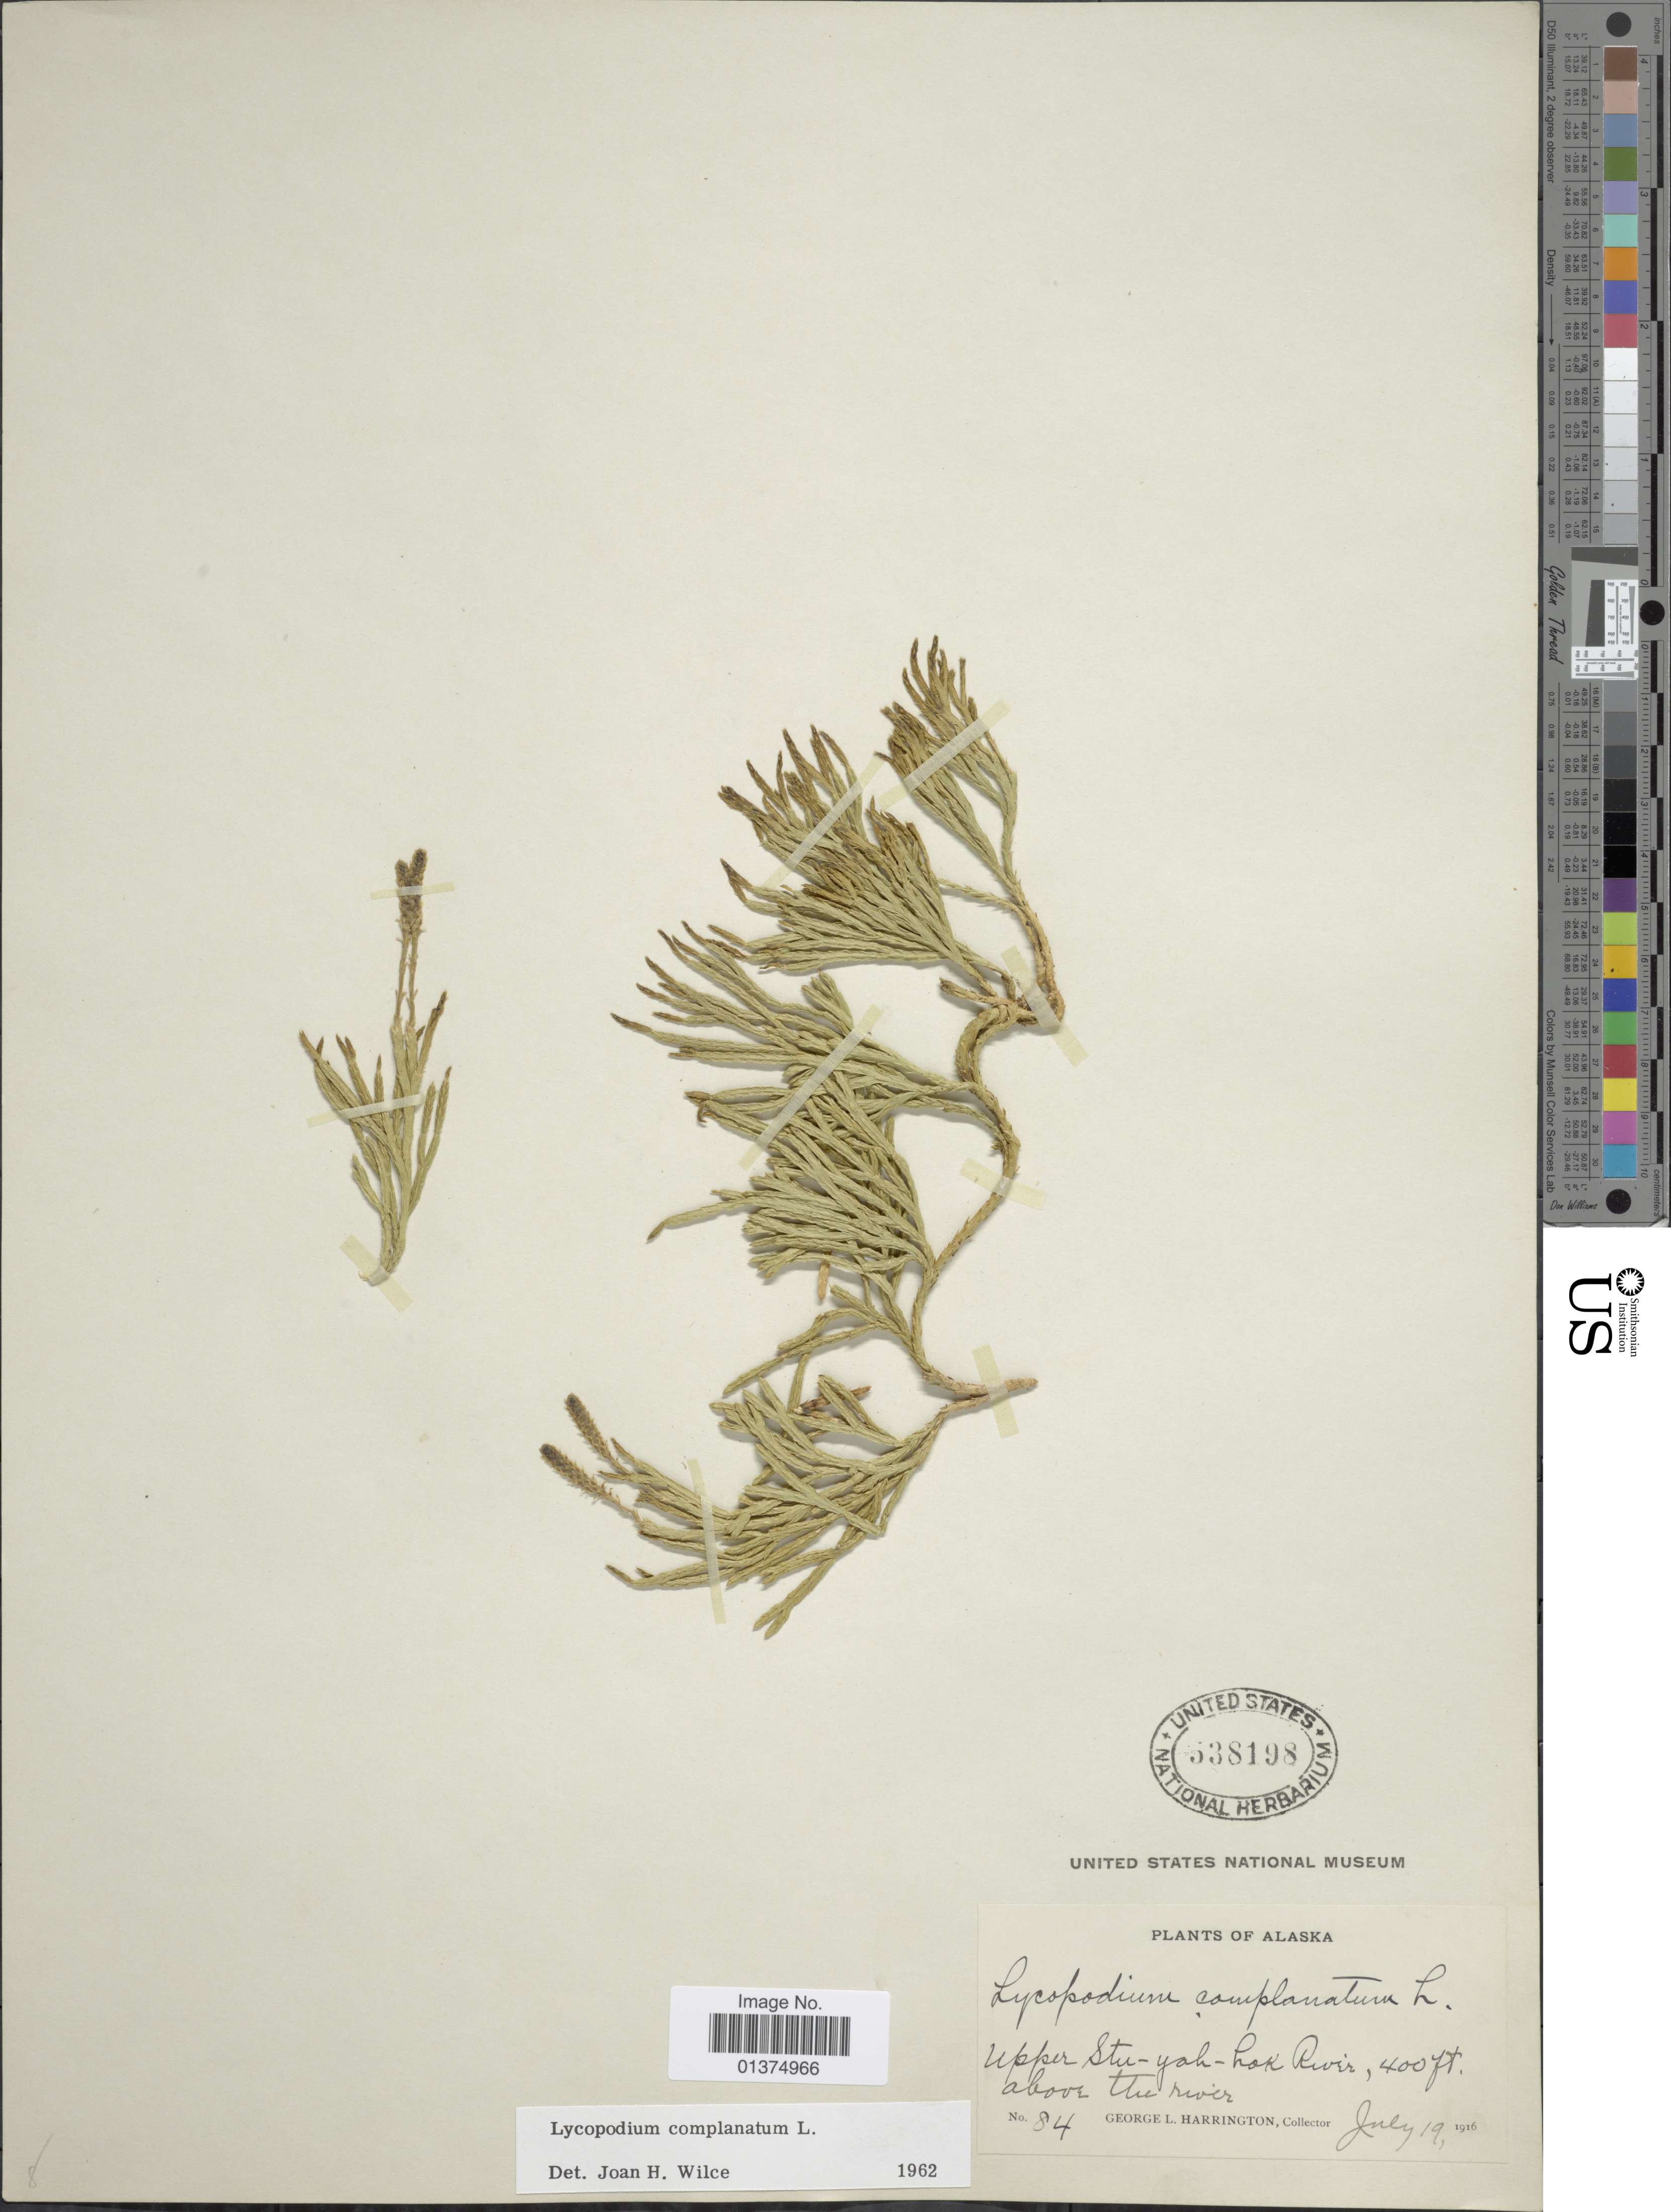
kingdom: Plantae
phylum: Tracheophyta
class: Lycopodiopsida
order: Lycopodiales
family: Lycopodiaceae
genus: Diphasiastrum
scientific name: Diphasiastrum complanatum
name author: (L.) Holub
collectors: G. Harrington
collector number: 84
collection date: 1916-07-19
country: United States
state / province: Alaska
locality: Upper Stu-Yah-Lok River, above the river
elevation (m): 122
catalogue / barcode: US 538198